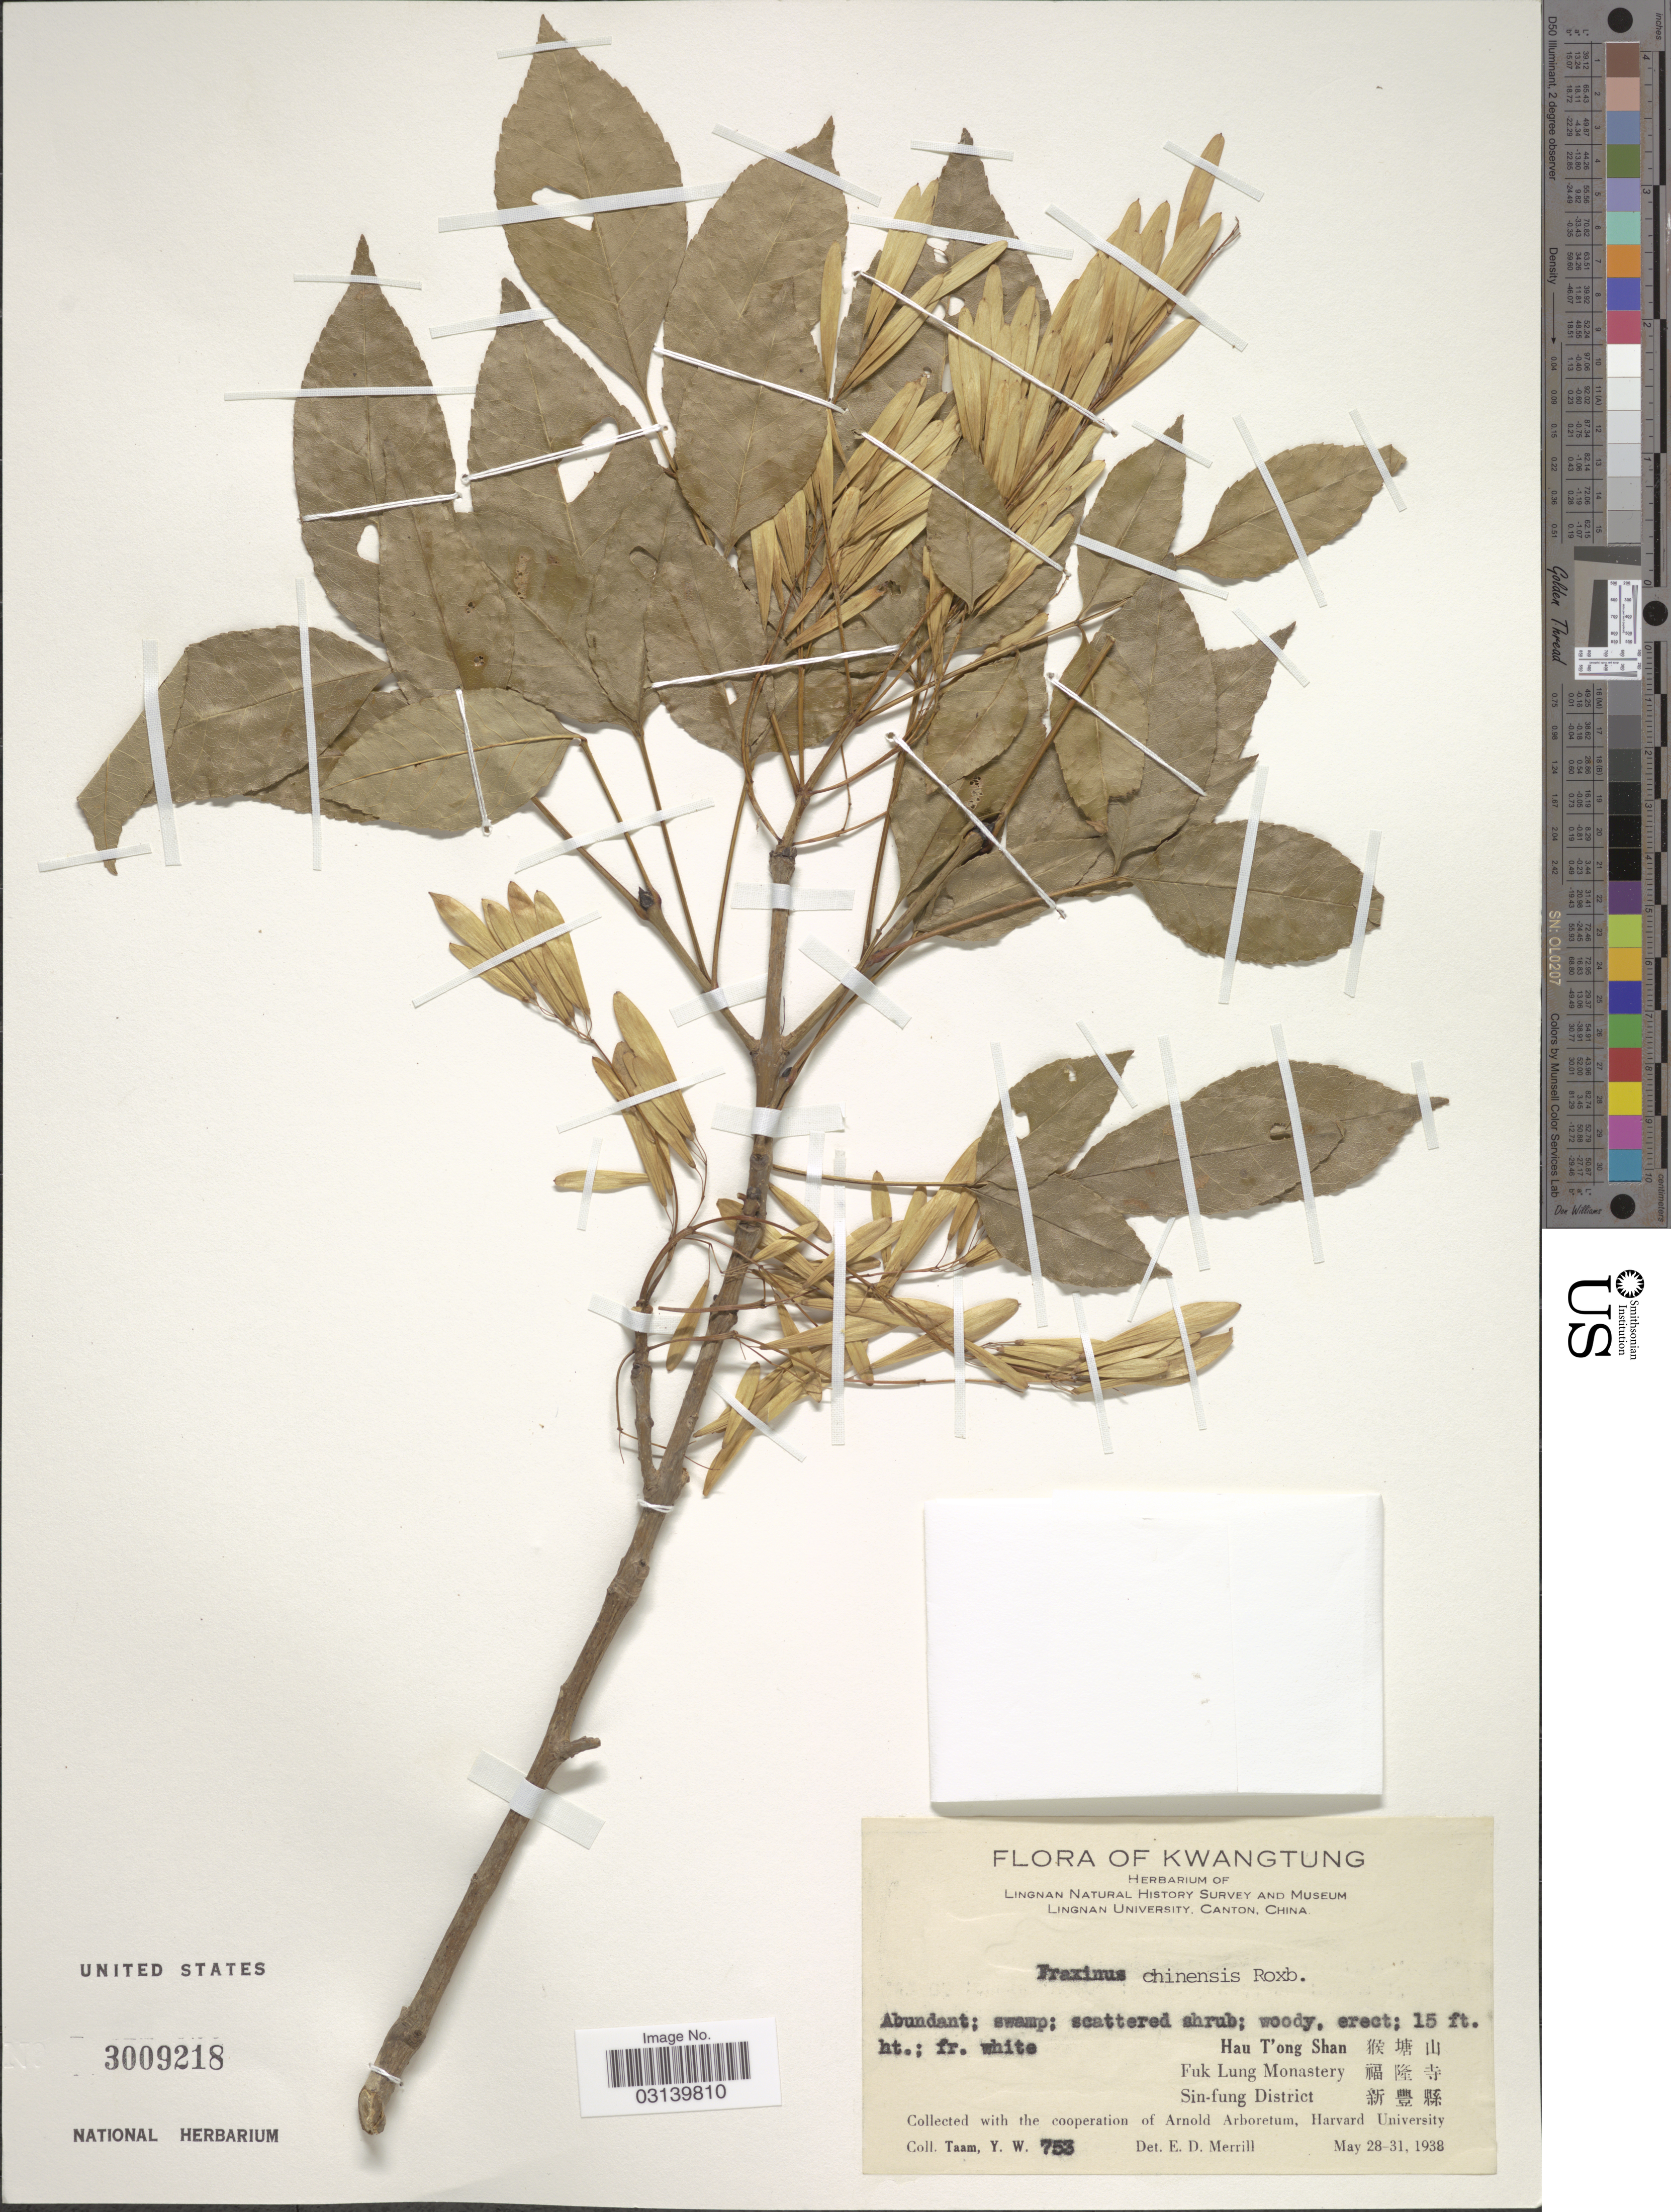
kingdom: Plantae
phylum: Tracheophyta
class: Magnoliopsida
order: Lamiales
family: Oleaceae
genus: Fraxinus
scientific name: Fraxinus chinensis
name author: Roxb.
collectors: Y. W. Taam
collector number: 753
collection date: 1938-05-28/1938-05-31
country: China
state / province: Guangdong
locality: Kwangtung. Hau T'ong Shan. Fuk Lung Monastery, Sin-fung District.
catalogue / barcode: US 3009218